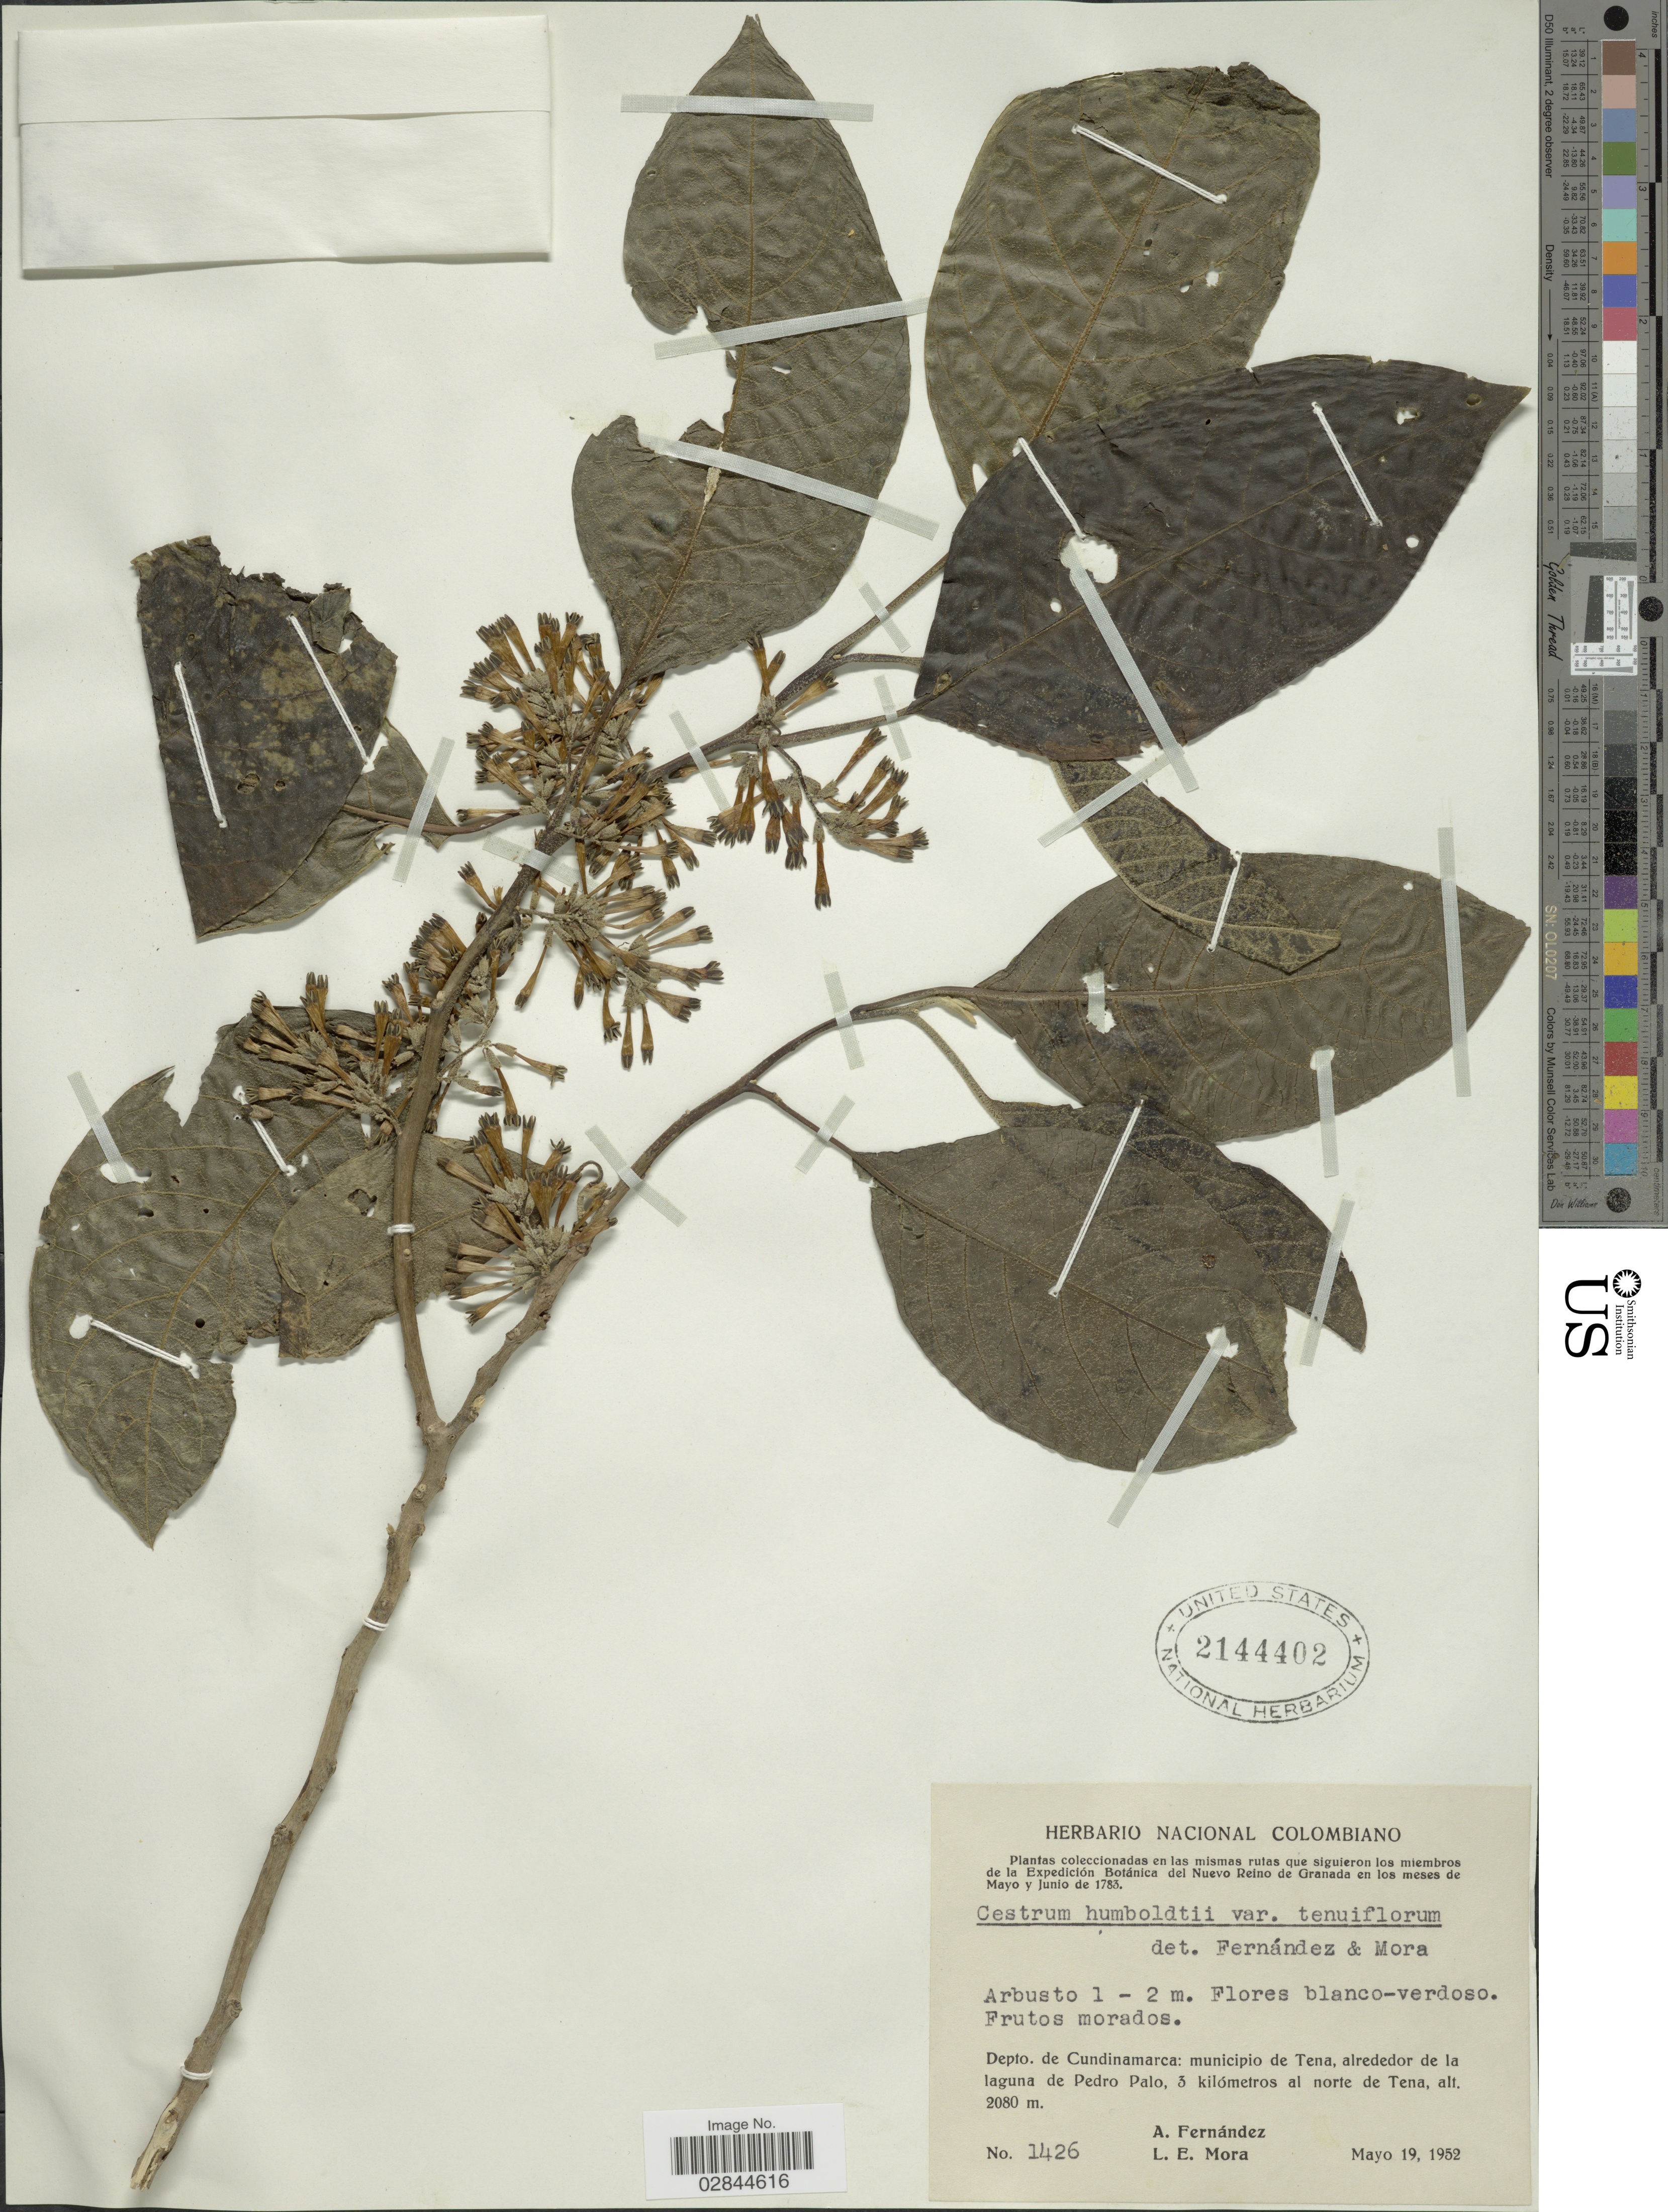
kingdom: Plantae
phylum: Tracheophyta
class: Magnoliopsida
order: Solanales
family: Solanaceae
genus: Cestrum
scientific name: Cestrum humboldtii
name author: Francey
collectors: A. Fernández & L. Mora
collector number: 1426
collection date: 1952-05-19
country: Colombia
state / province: Cundinamarca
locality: Depto. de Cundinamarca: municipio de Tena, alrededor de la laguna de Pedro Palo, 3 kilómtros al norte de Tena.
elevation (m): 2080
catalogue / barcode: US 2144402